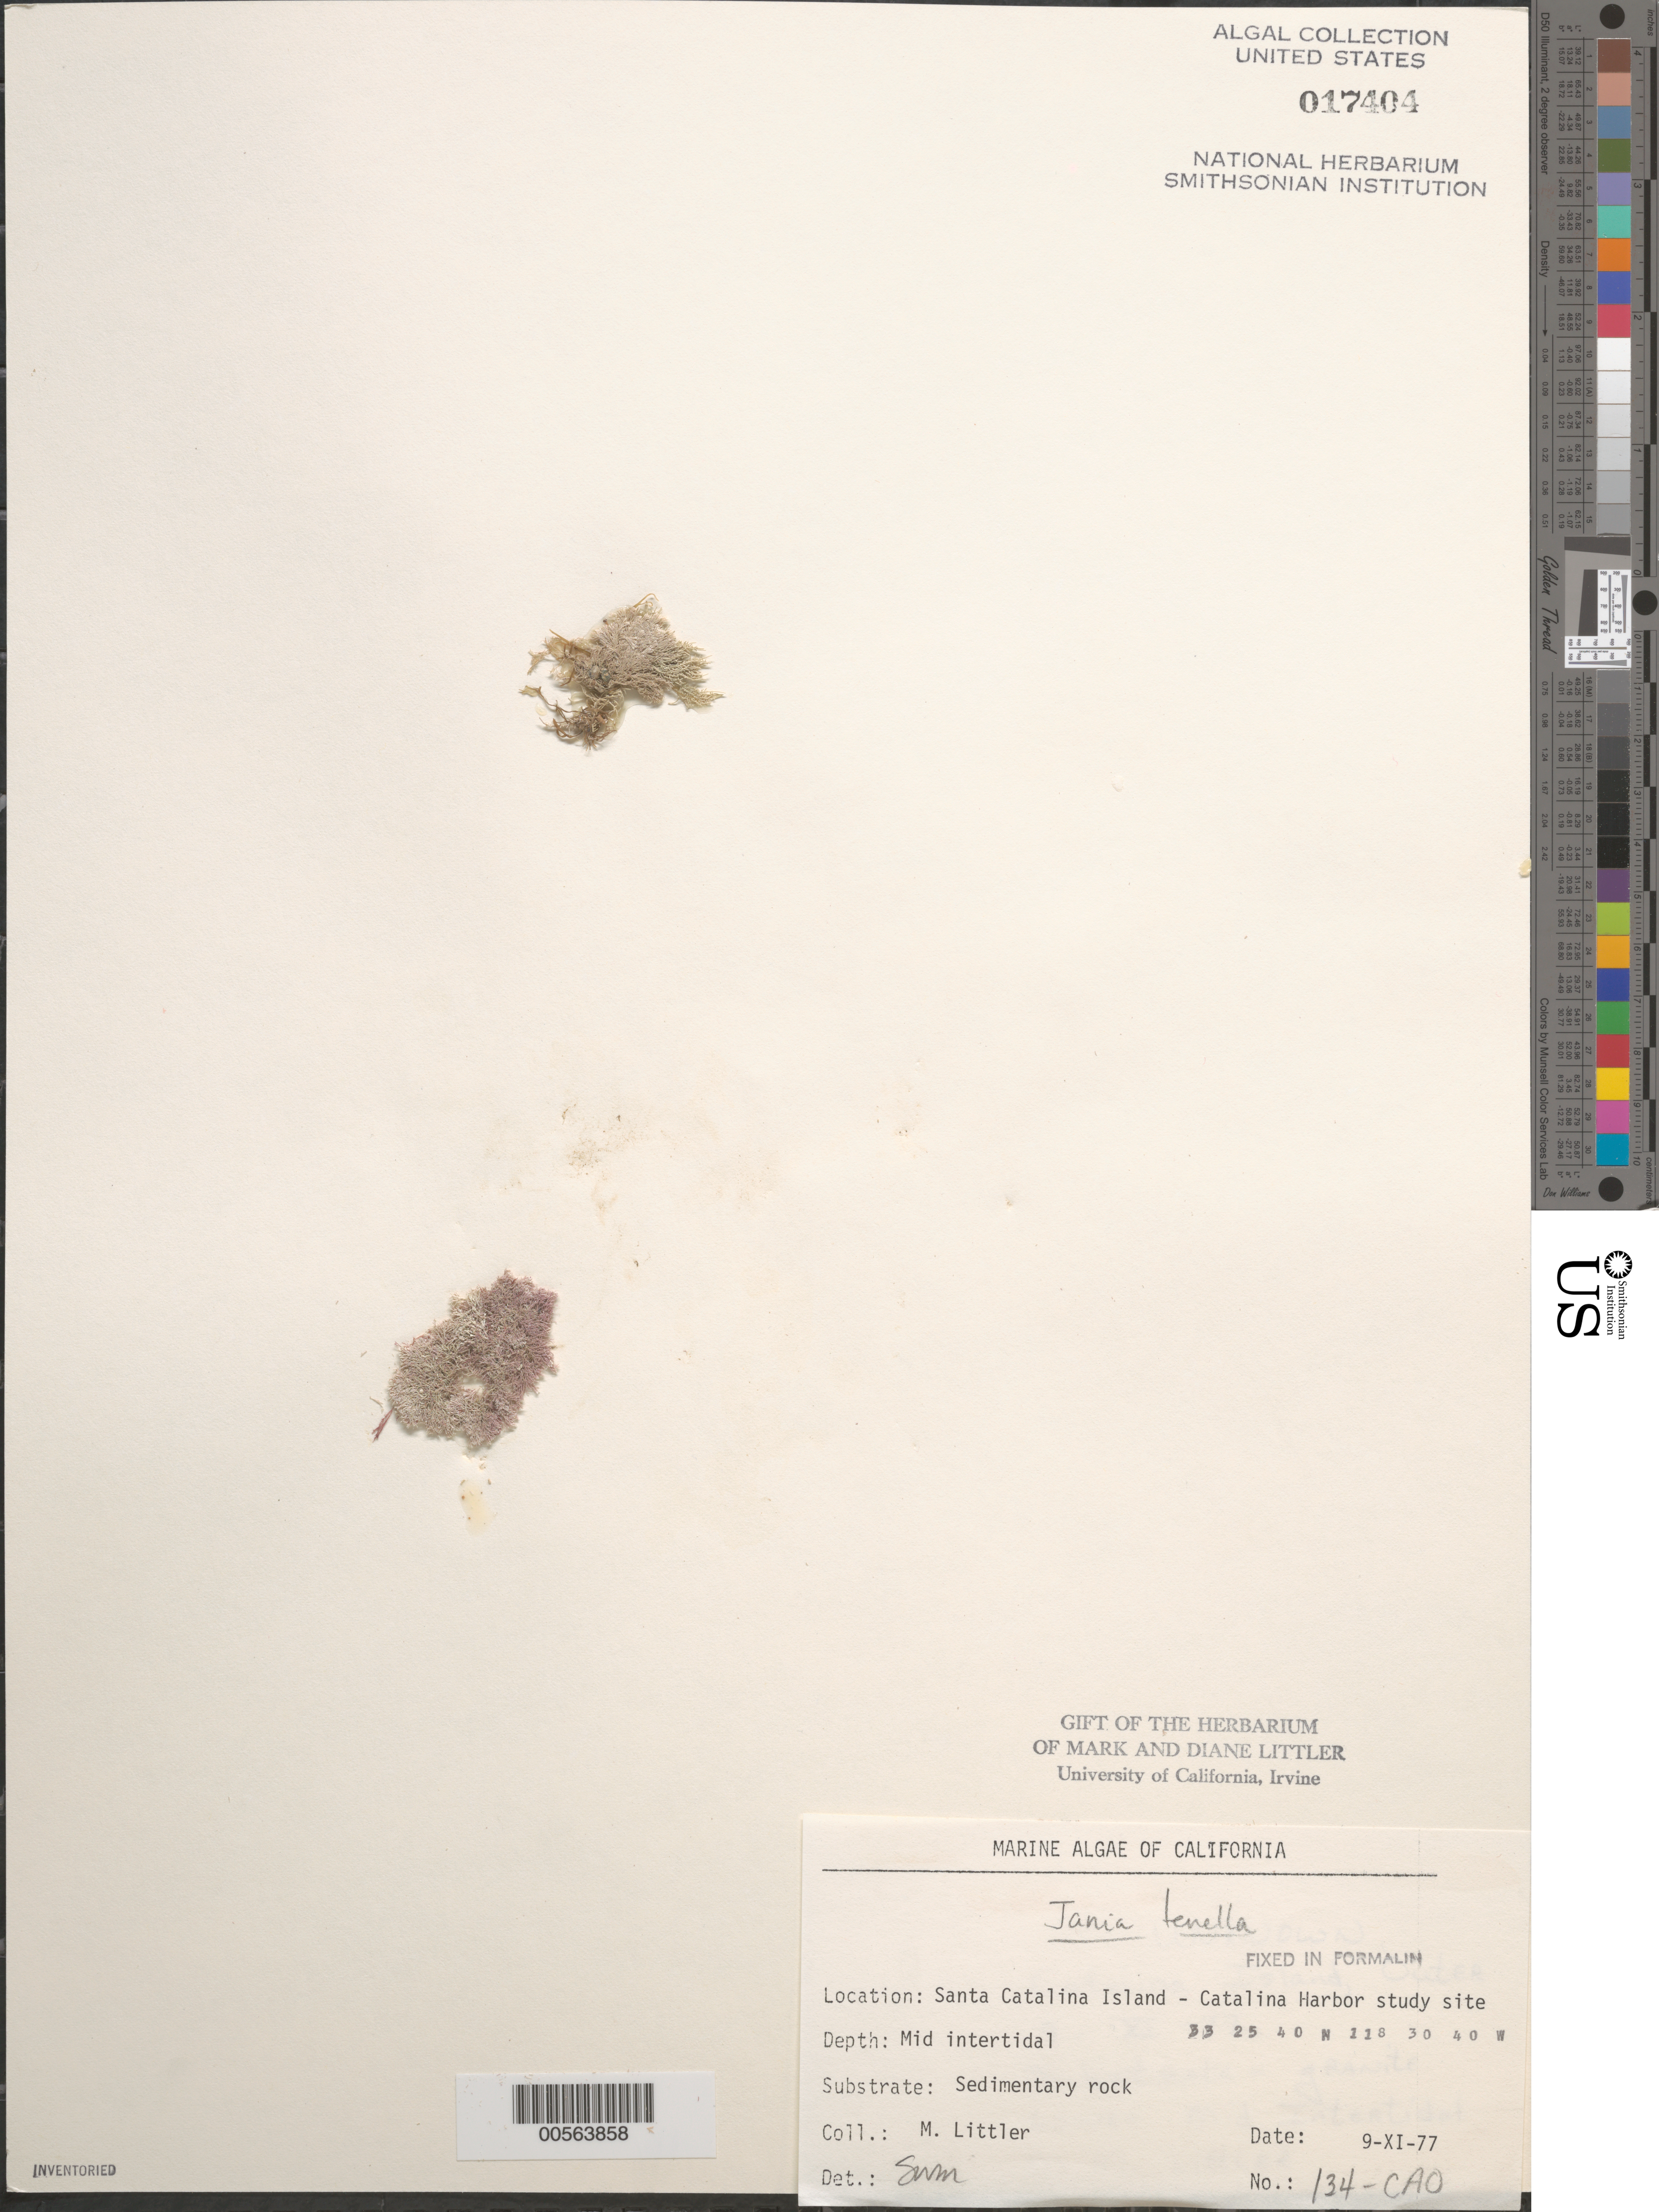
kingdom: Plantae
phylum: Rhodophyta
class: Florideophyceae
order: Corallinales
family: Corallinaceae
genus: Jania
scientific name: Jania tenella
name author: (Kütz.) Grunow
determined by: Murray, S. N.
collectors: M. M. Littler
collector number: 134-cao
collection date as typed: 09 Nov 1977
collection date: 1977-11-09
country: United States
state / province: California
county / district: Los Angeles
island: Santa Catalina Island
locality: Catalina Harbor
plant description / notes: BLM-SOCALBIGHT Rocky Intertidal Survey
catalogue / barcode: US 17404